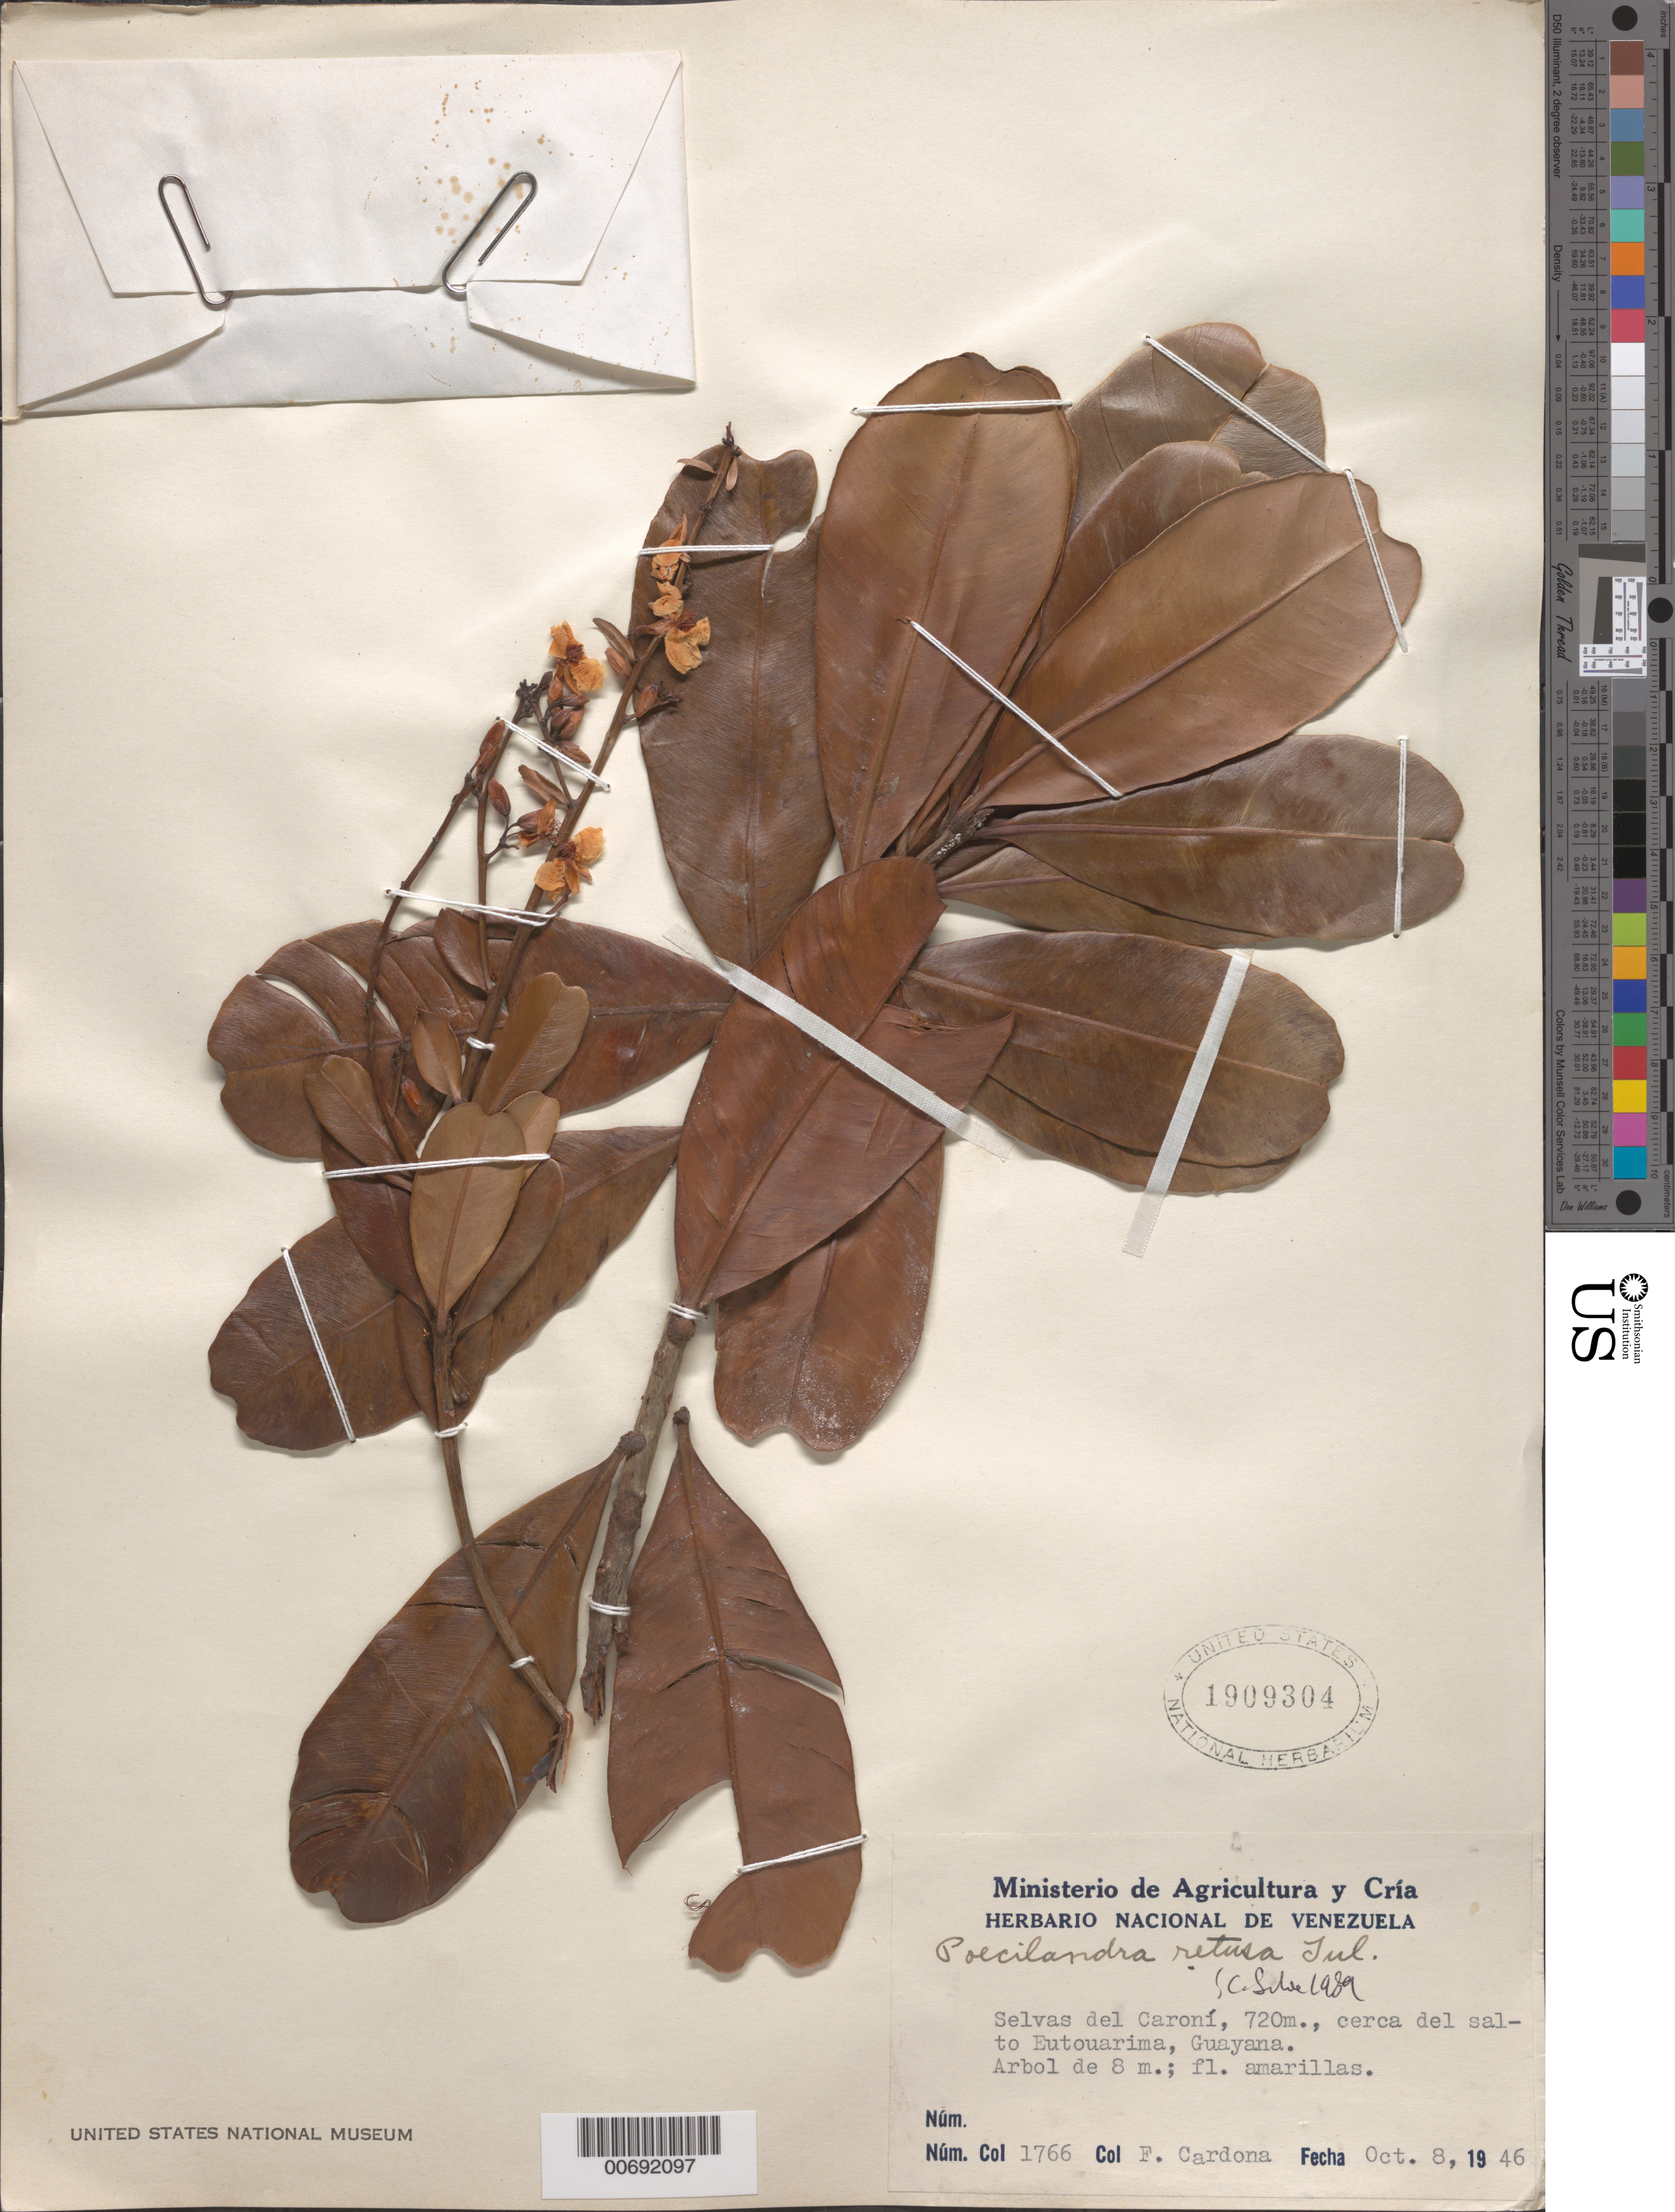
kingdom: Plantae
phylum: Tracheophyta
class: Magnoliopsida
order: Malpighiales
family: Ochnaceae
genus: Poecilandra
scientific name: Poecilandra retusa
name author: Tul.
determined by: Sastre, C. H. L.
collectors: F. Cardona Puig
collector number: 1766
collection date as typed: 8-Oct-46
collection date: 1946-10-08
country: Venezuela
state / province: Bolívar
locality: Salto Euto-uarima, Río Caroní, Guayana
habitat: Forest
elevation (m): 720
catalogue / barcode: US 1909304